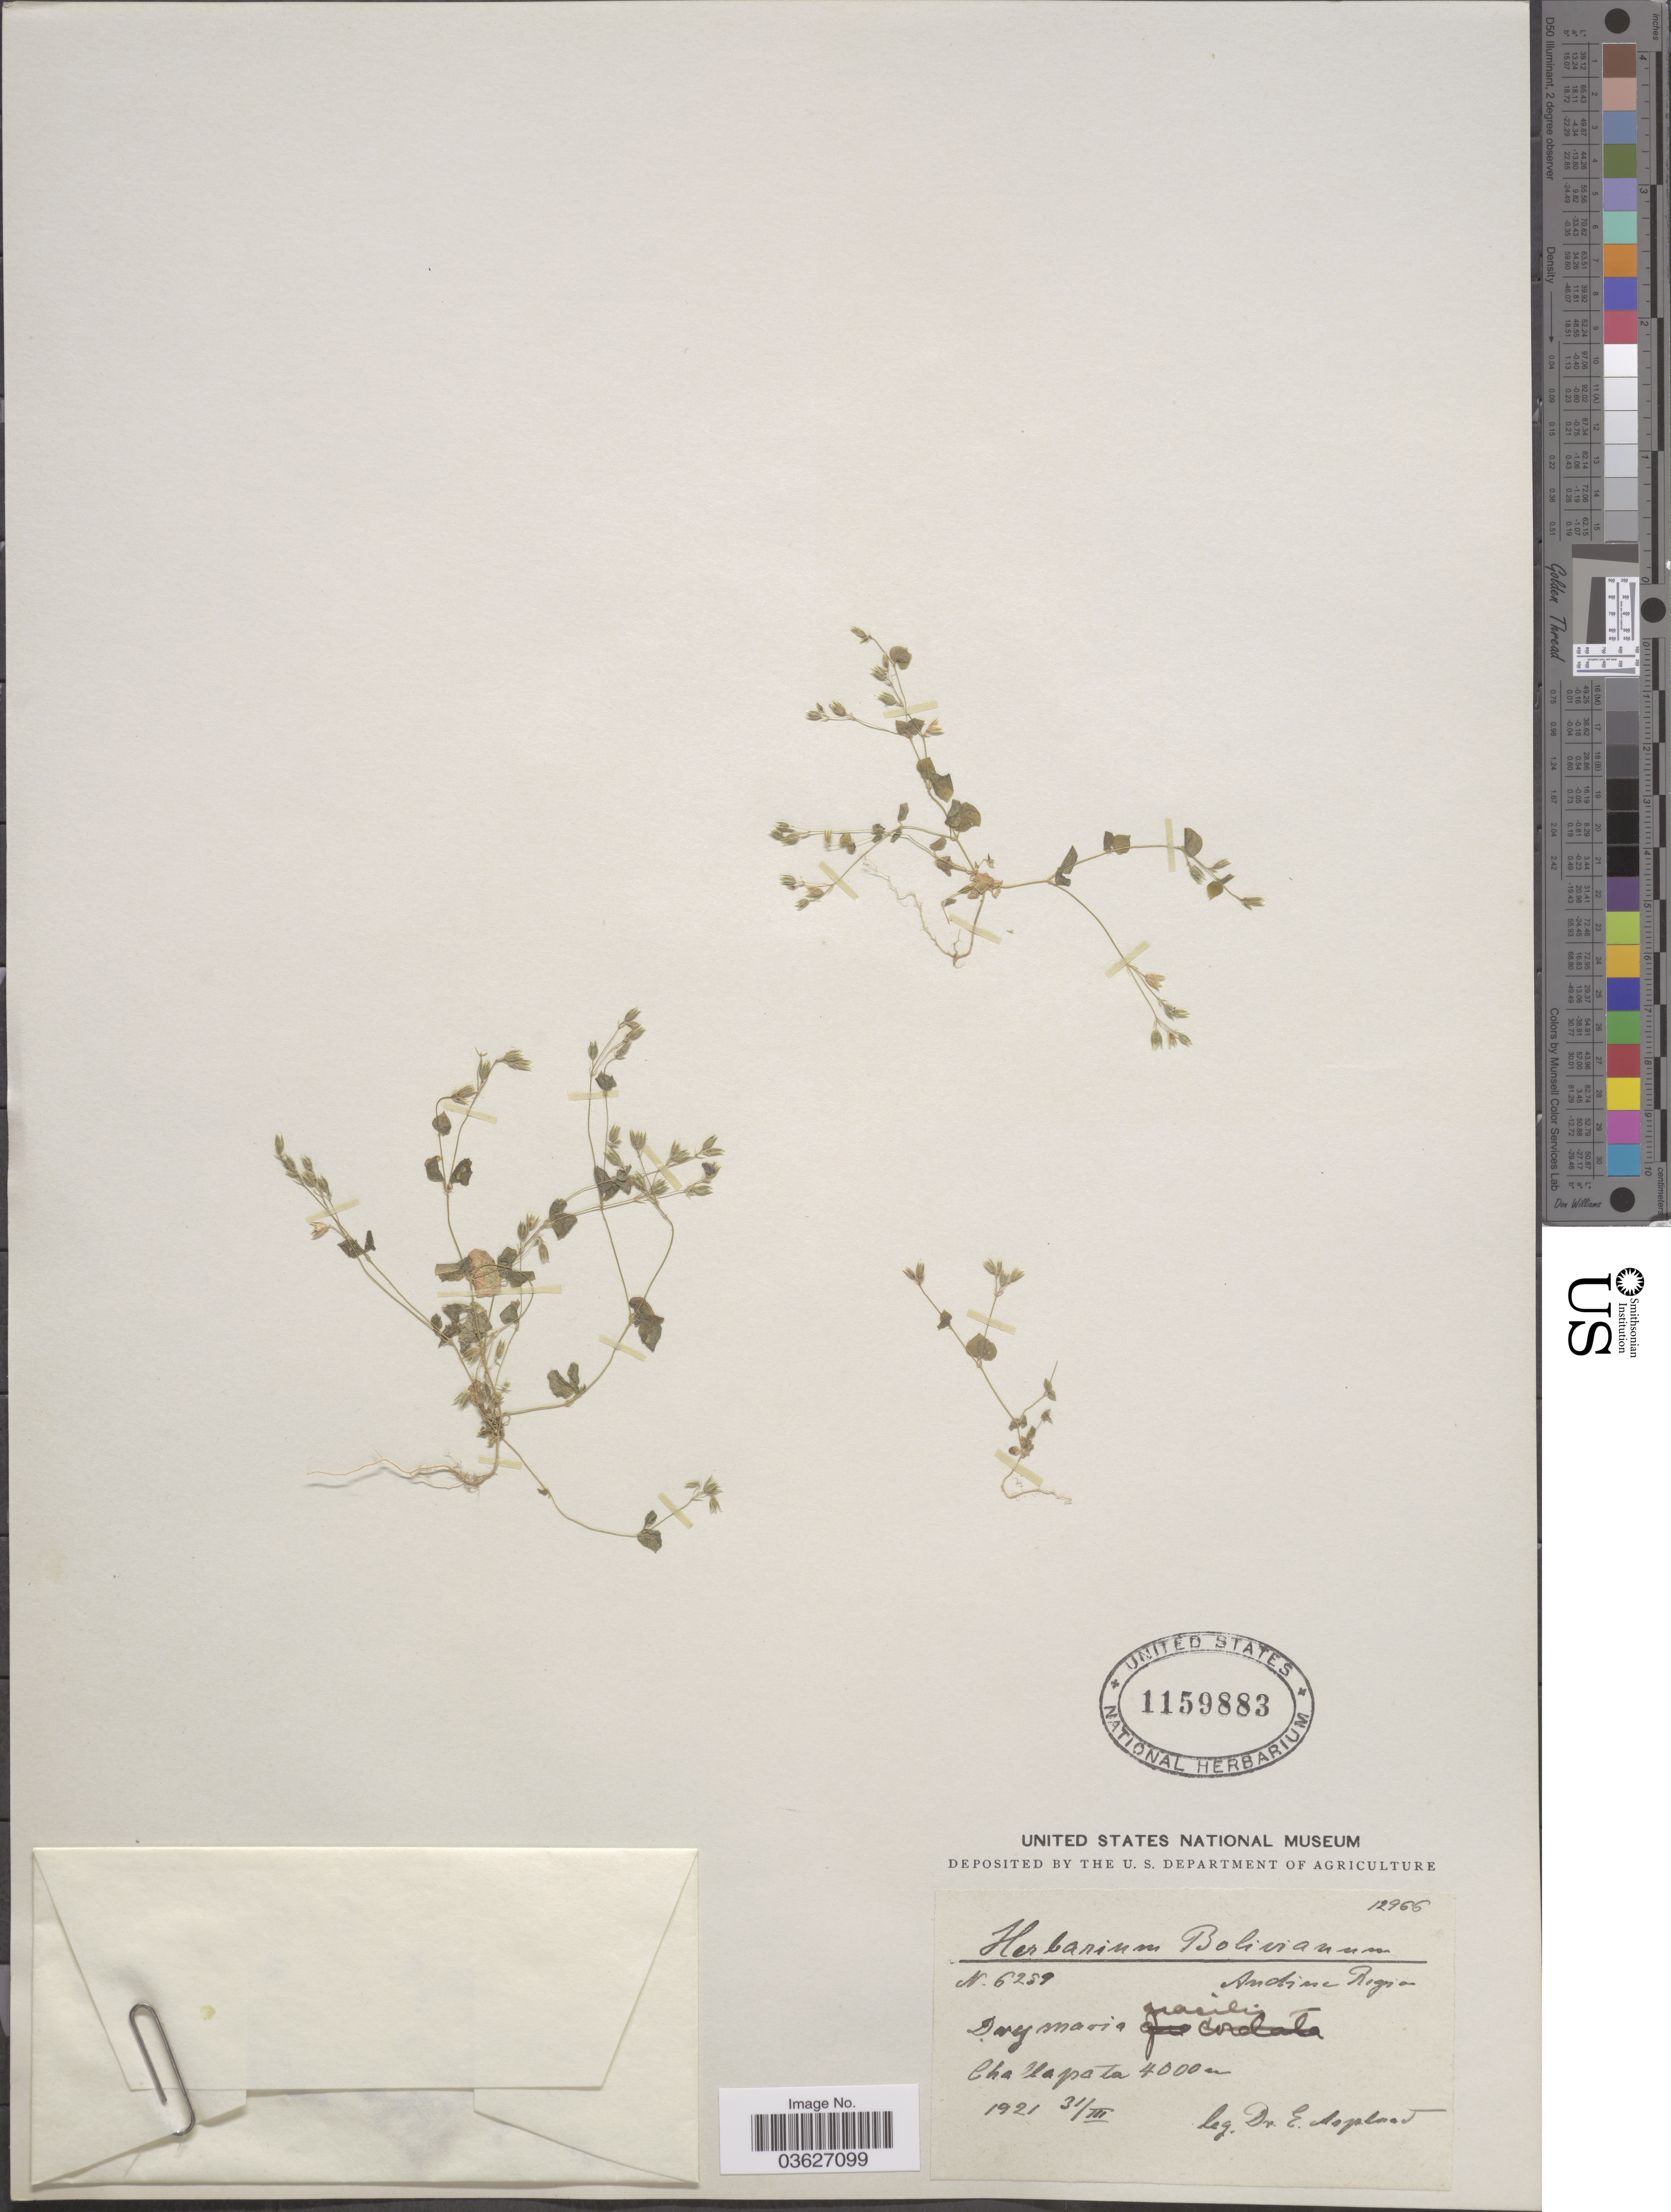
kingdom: Plantae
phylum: Tracheophyta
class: Magnoliopsida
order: Caryophyllales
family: Caryophyllaceae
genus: Drymaria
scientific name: Drymaria gracilis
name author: Cham. & Schltdl.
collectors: E. Asplund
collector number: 12966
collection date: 1921-03-31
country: Bolivia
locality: Andine Region. Challapata.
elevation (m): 4000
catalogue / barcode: US 1159883